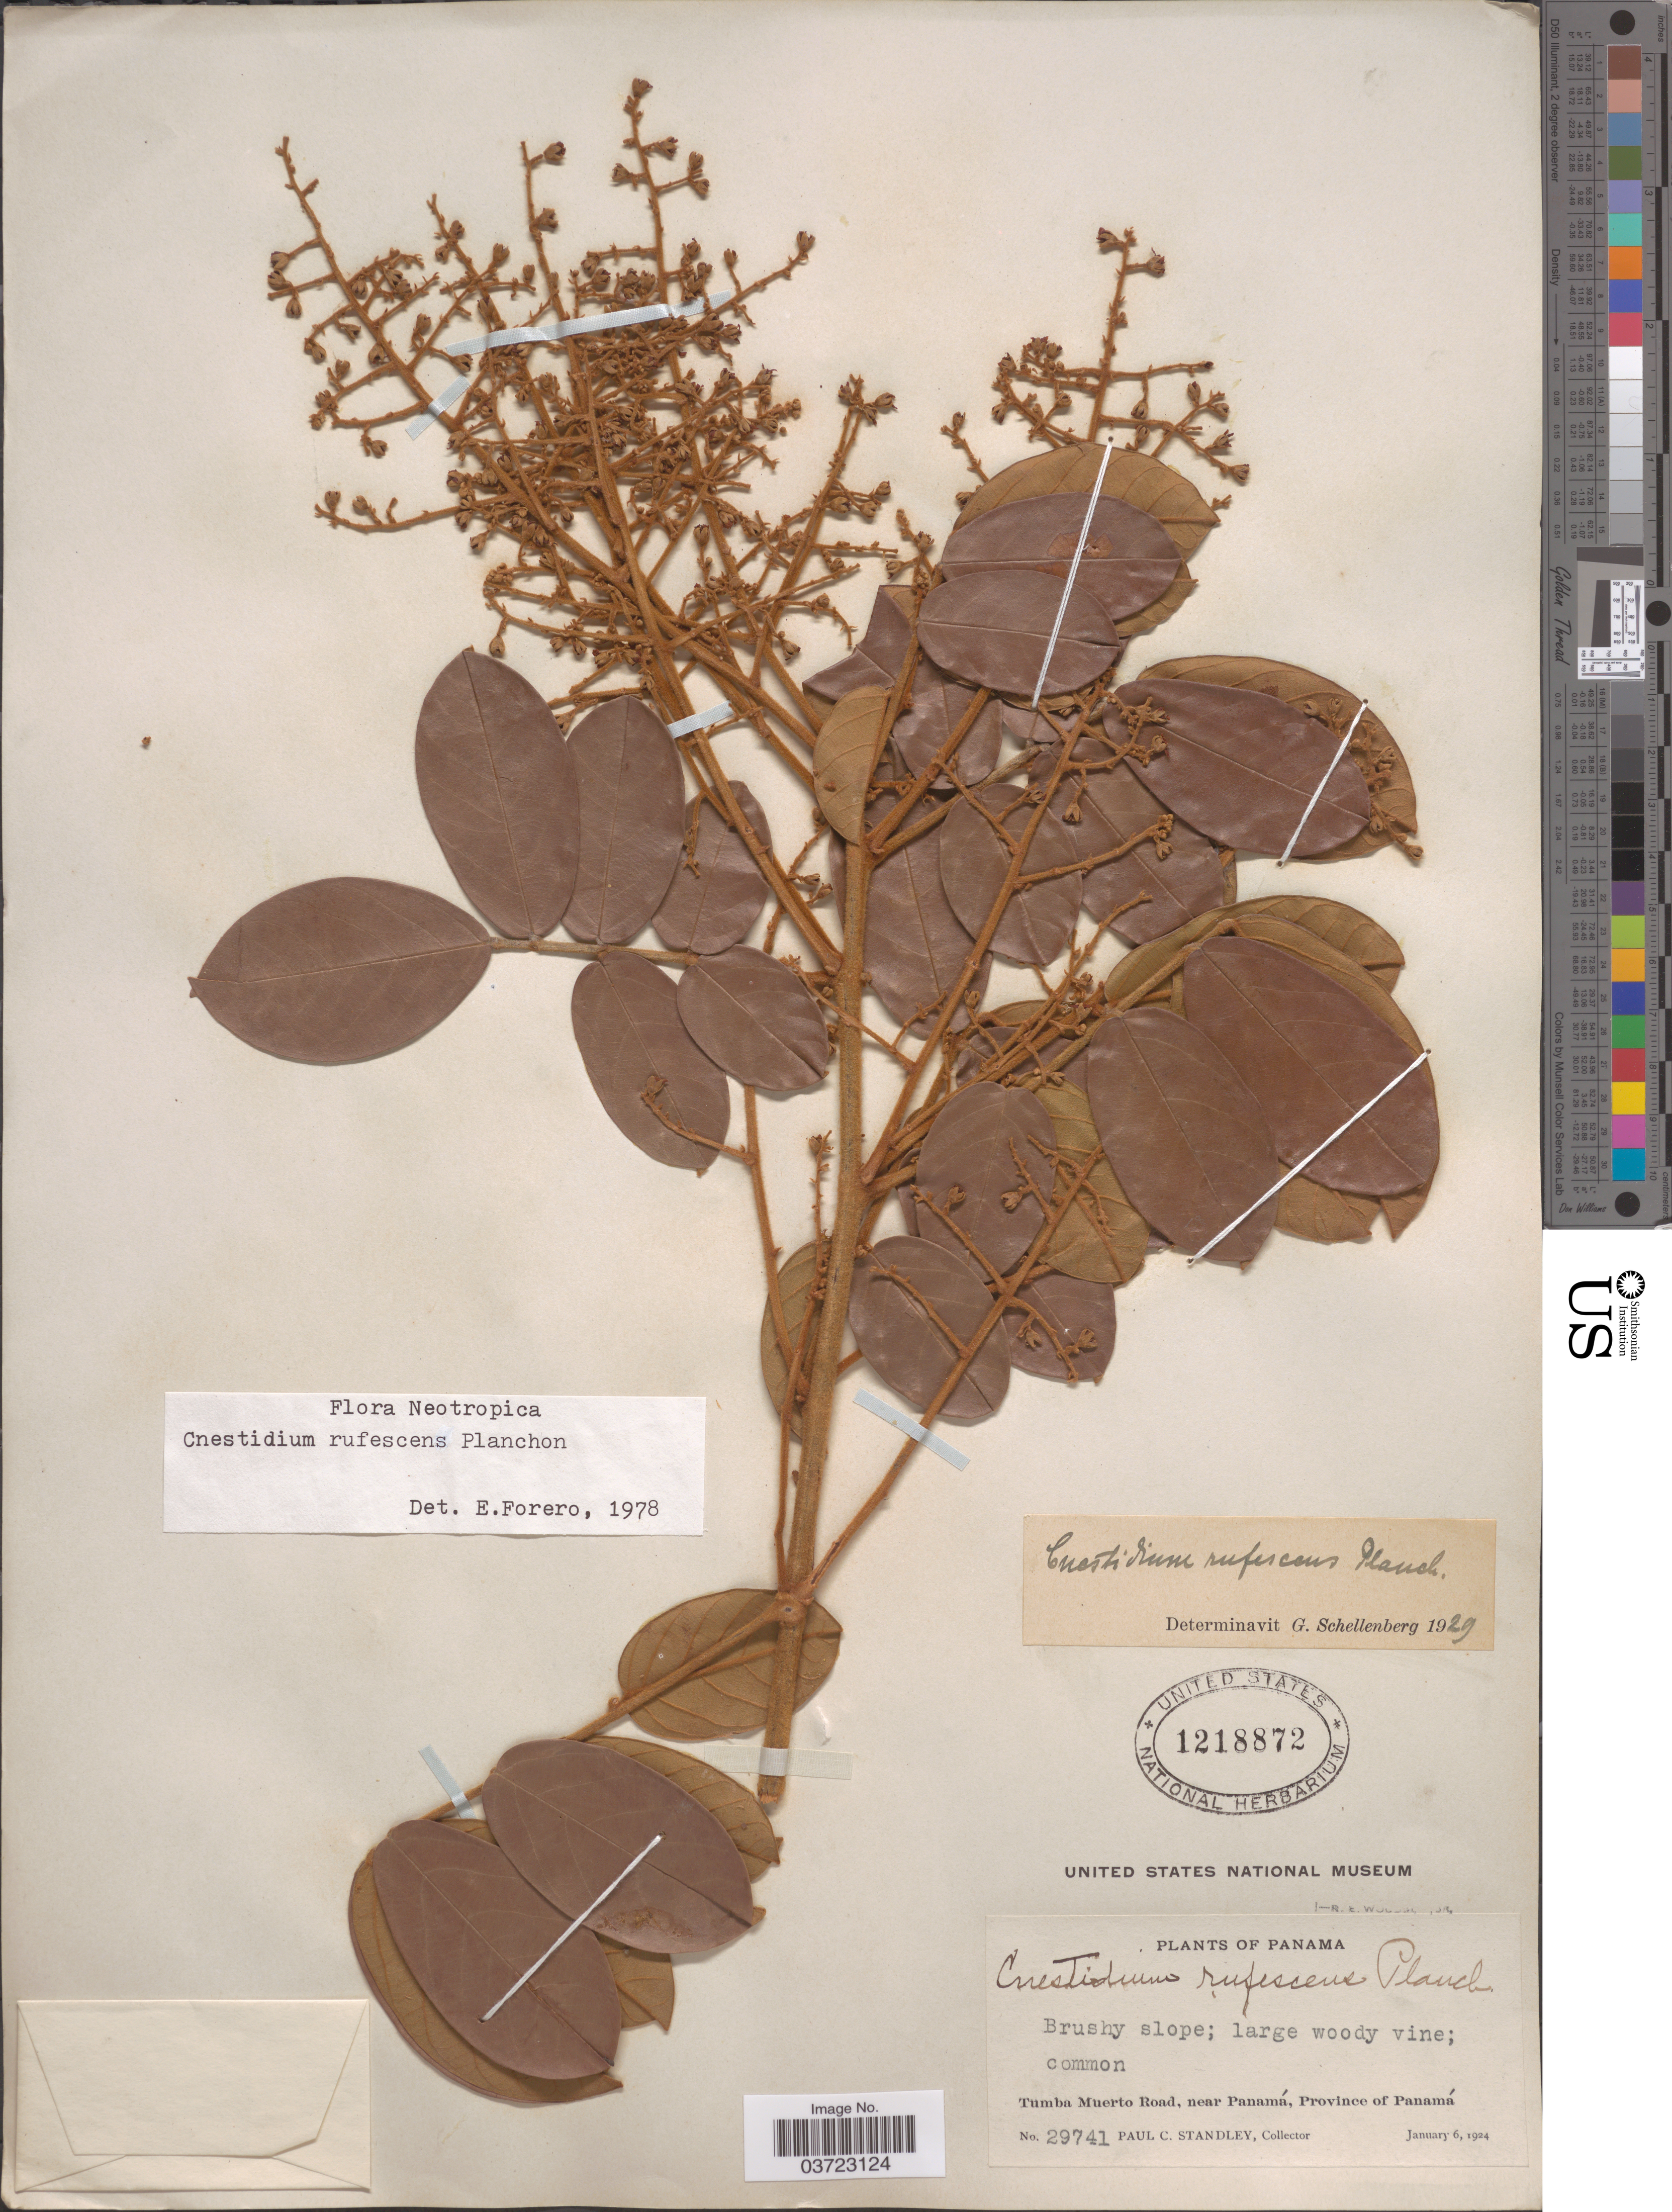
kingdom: Plantae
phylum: Tracheophyta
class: Magnoliopsida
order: Oxalidales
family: Connaraceae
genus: Cnestidium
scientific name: Cnestidium rufescens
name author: Planch.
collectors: P. C. Standley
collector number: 29741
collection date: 1924-01-06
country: Panama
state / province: Panamá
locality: Tumba Muerto Road, near Panamá, Province of Panamá.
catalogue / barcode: US 1218872